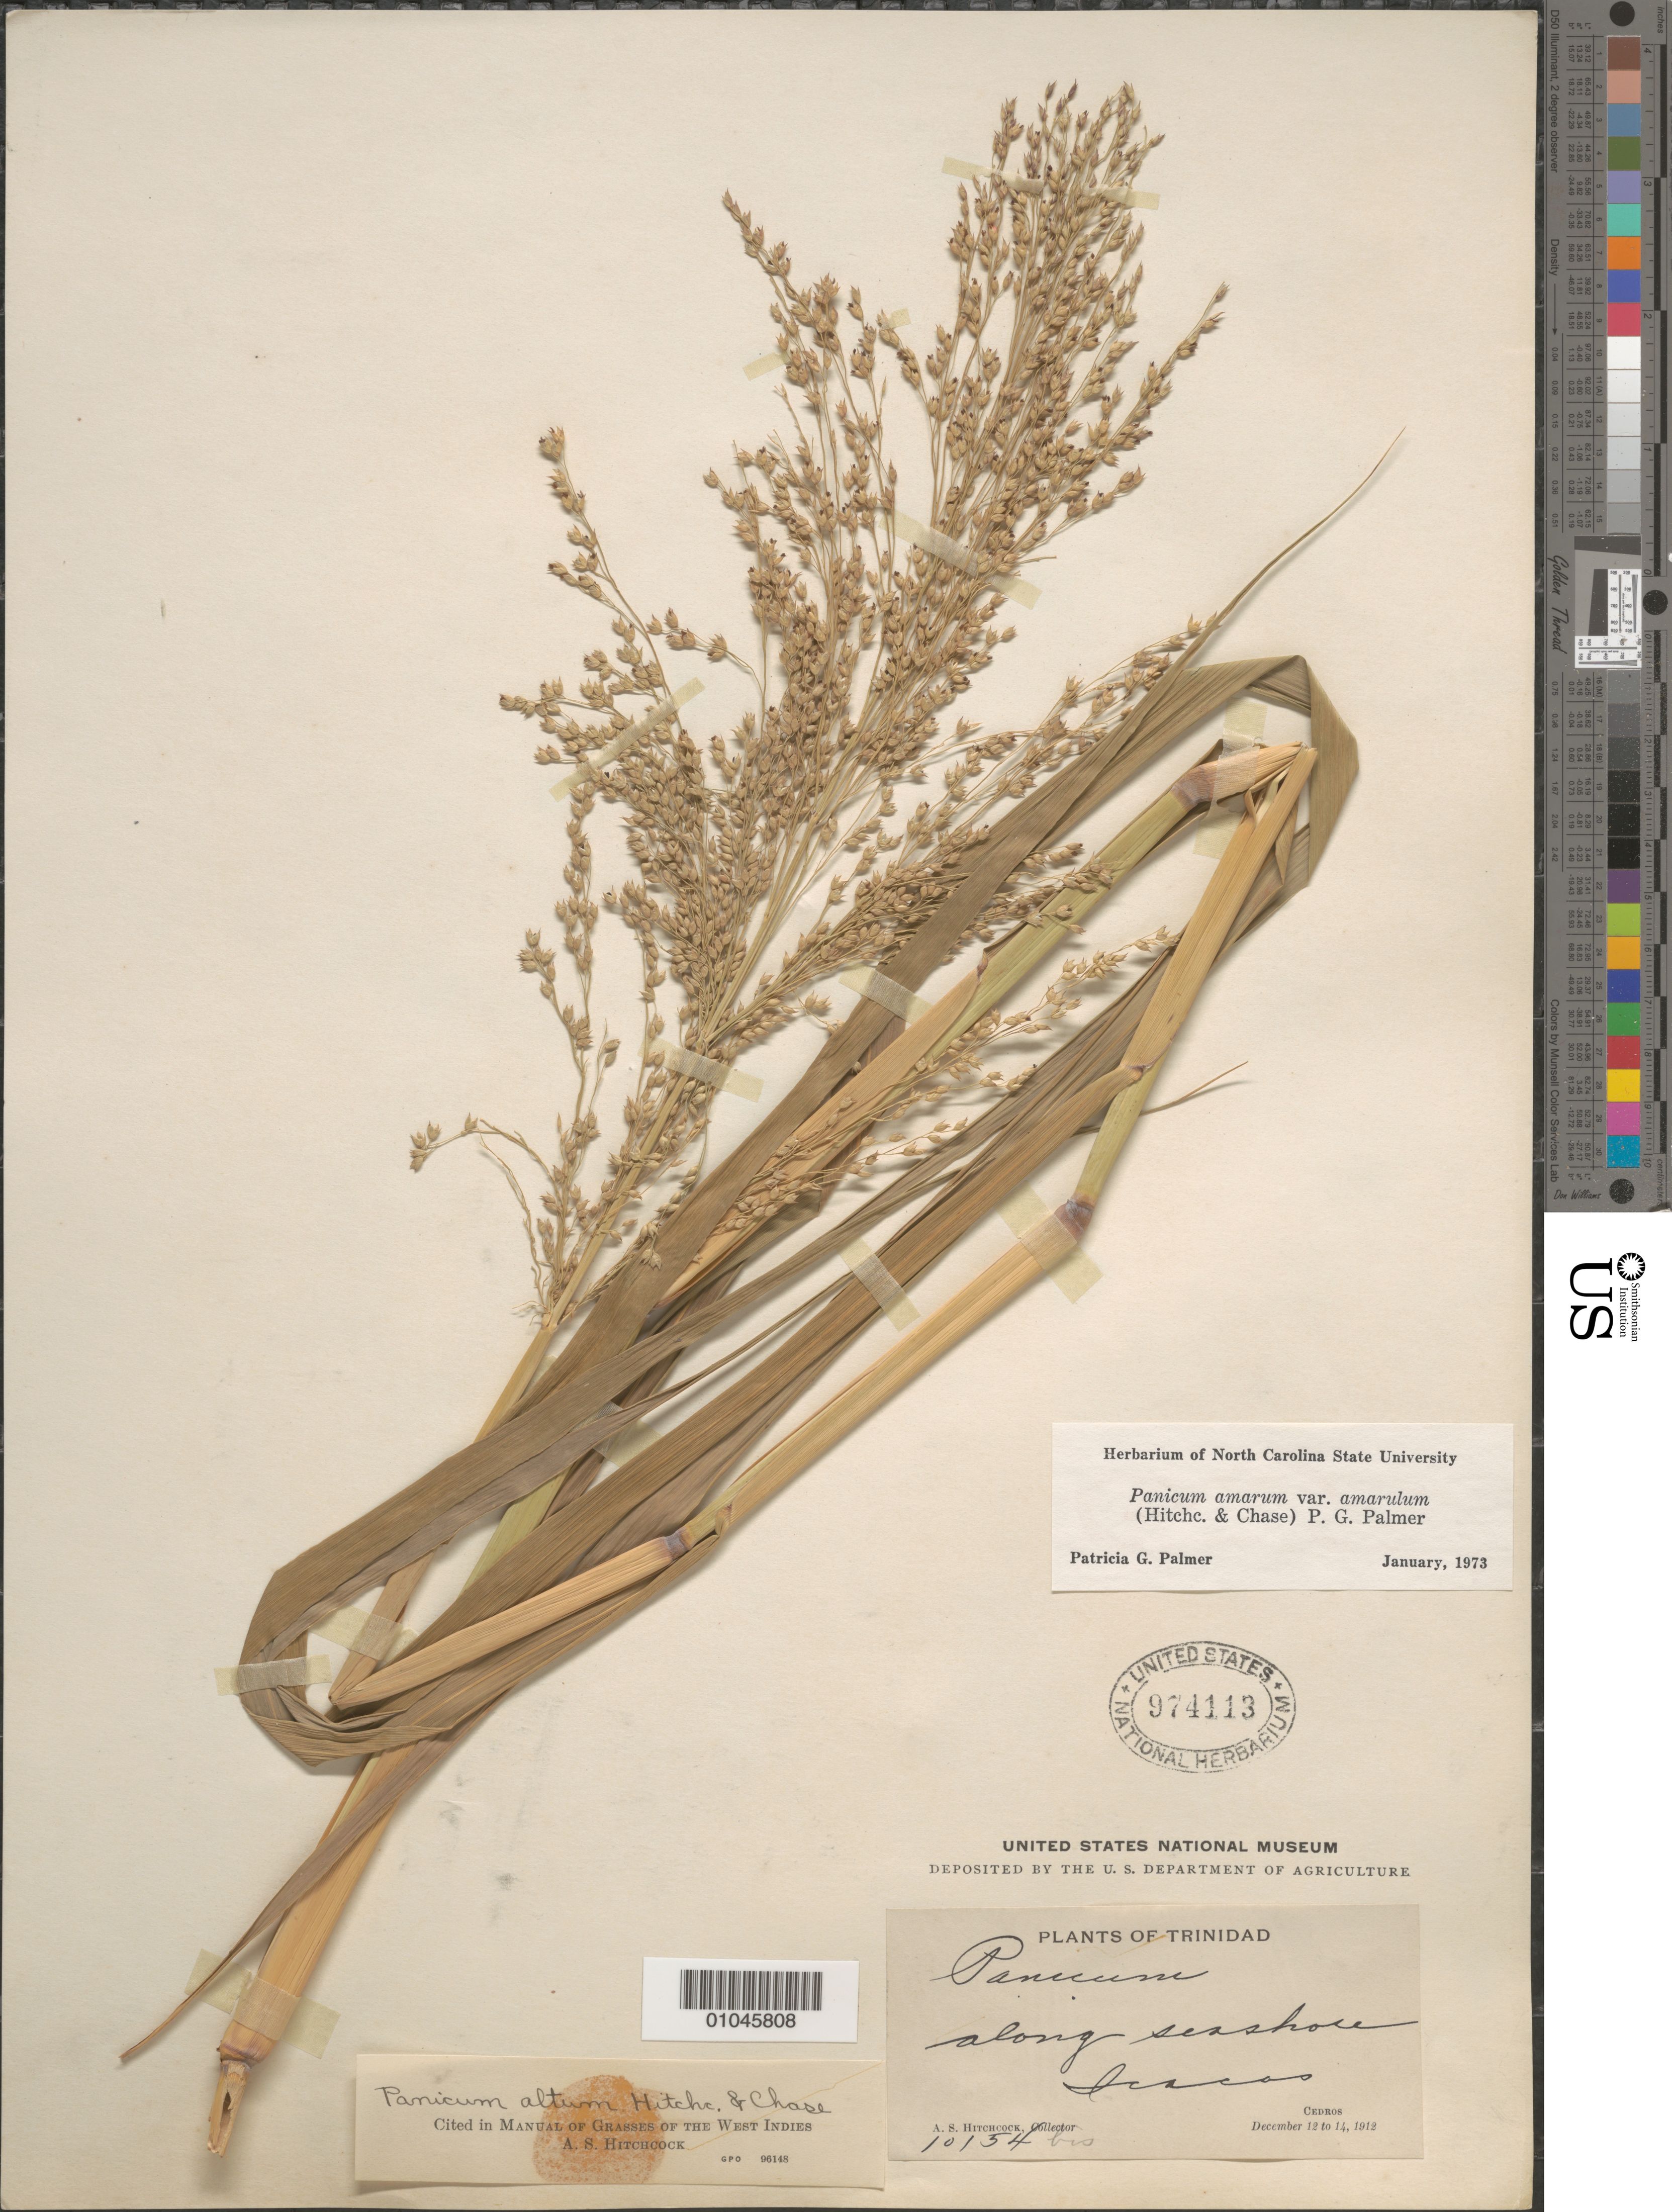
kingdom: Plantae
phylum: Tracheophyta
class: Liliopsida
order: Poales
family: Poaceae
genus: Panicum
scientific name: Panicum amarulum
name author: Hitchc. & Chase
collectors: A. S. Hitchcock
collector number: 10154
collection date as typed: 12 Dec 1912 to 14 Dec 1912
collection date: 1912-12-12/1912-12-14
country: Trinidad and Tobago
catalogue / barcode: US 974113